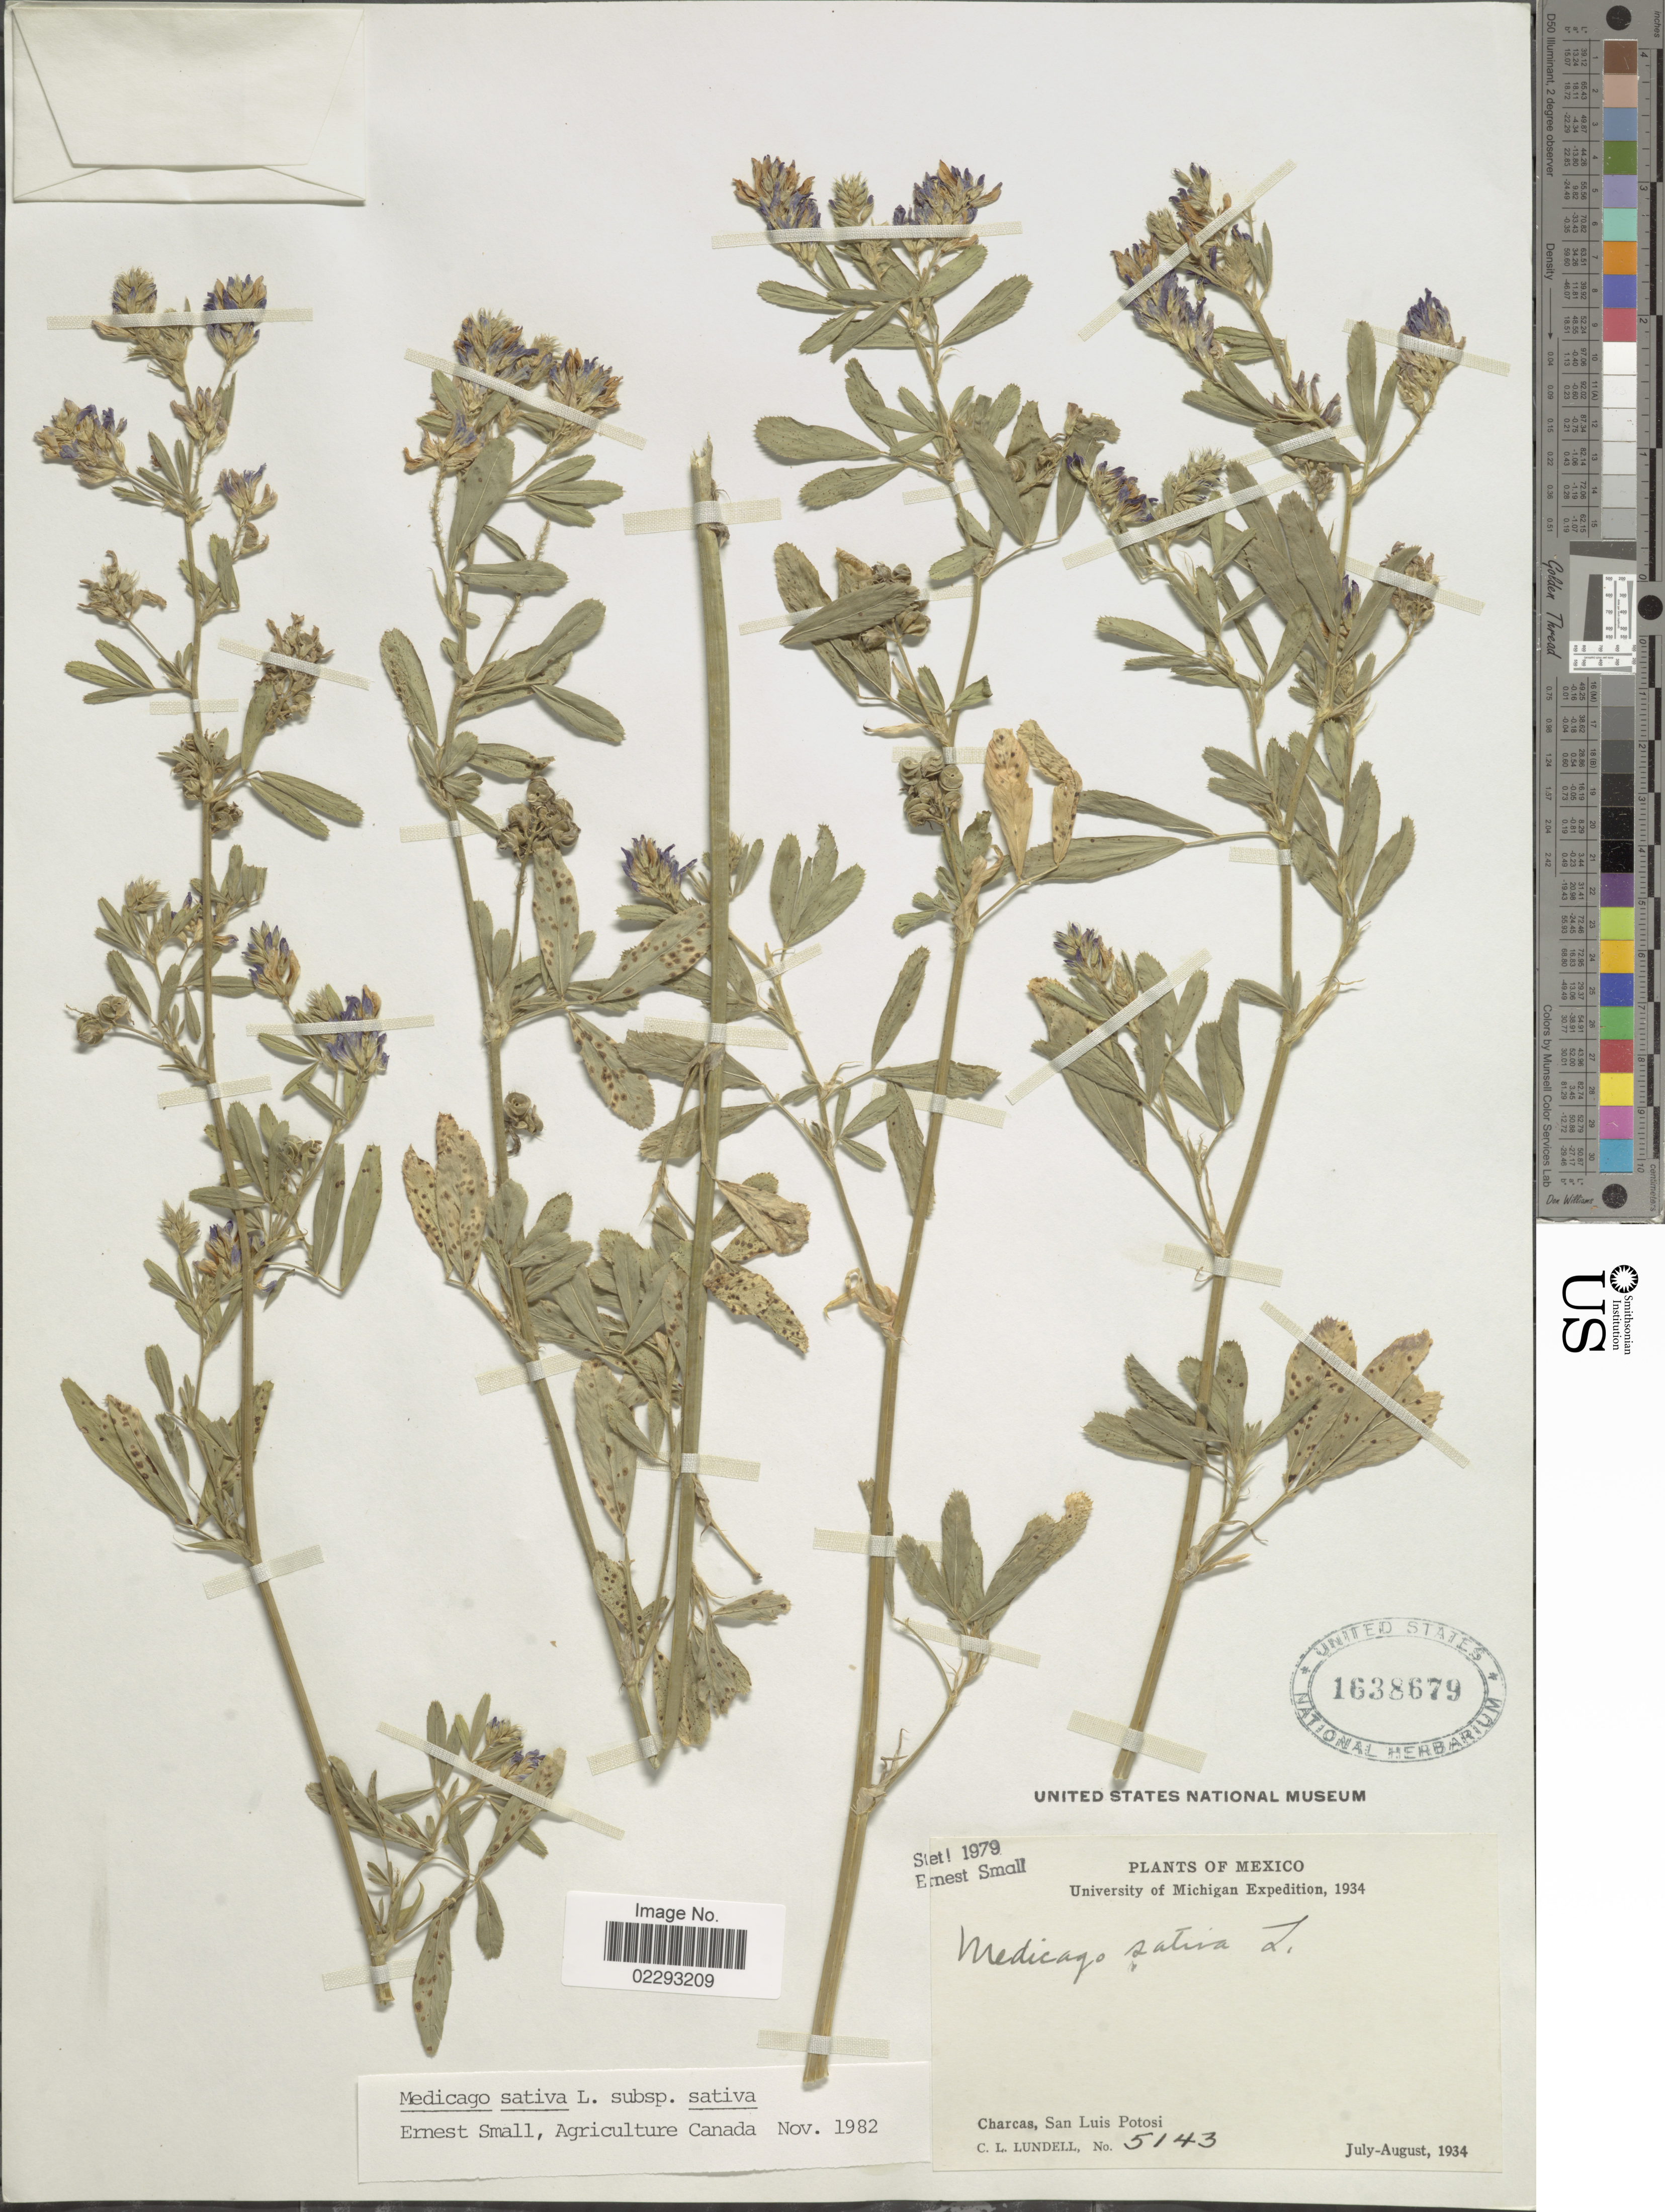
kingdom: Plantae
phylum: Tracheophyta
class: Magnoliopsida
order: Fabales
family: Fabaceae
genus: Medicago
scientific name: Medicago sativa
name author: L.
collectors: C. L. Lundell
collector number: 5143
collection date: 1934-07/1934-08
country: Mexico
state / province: San Luis Potosí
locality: Charcas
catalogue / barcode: US 1638679